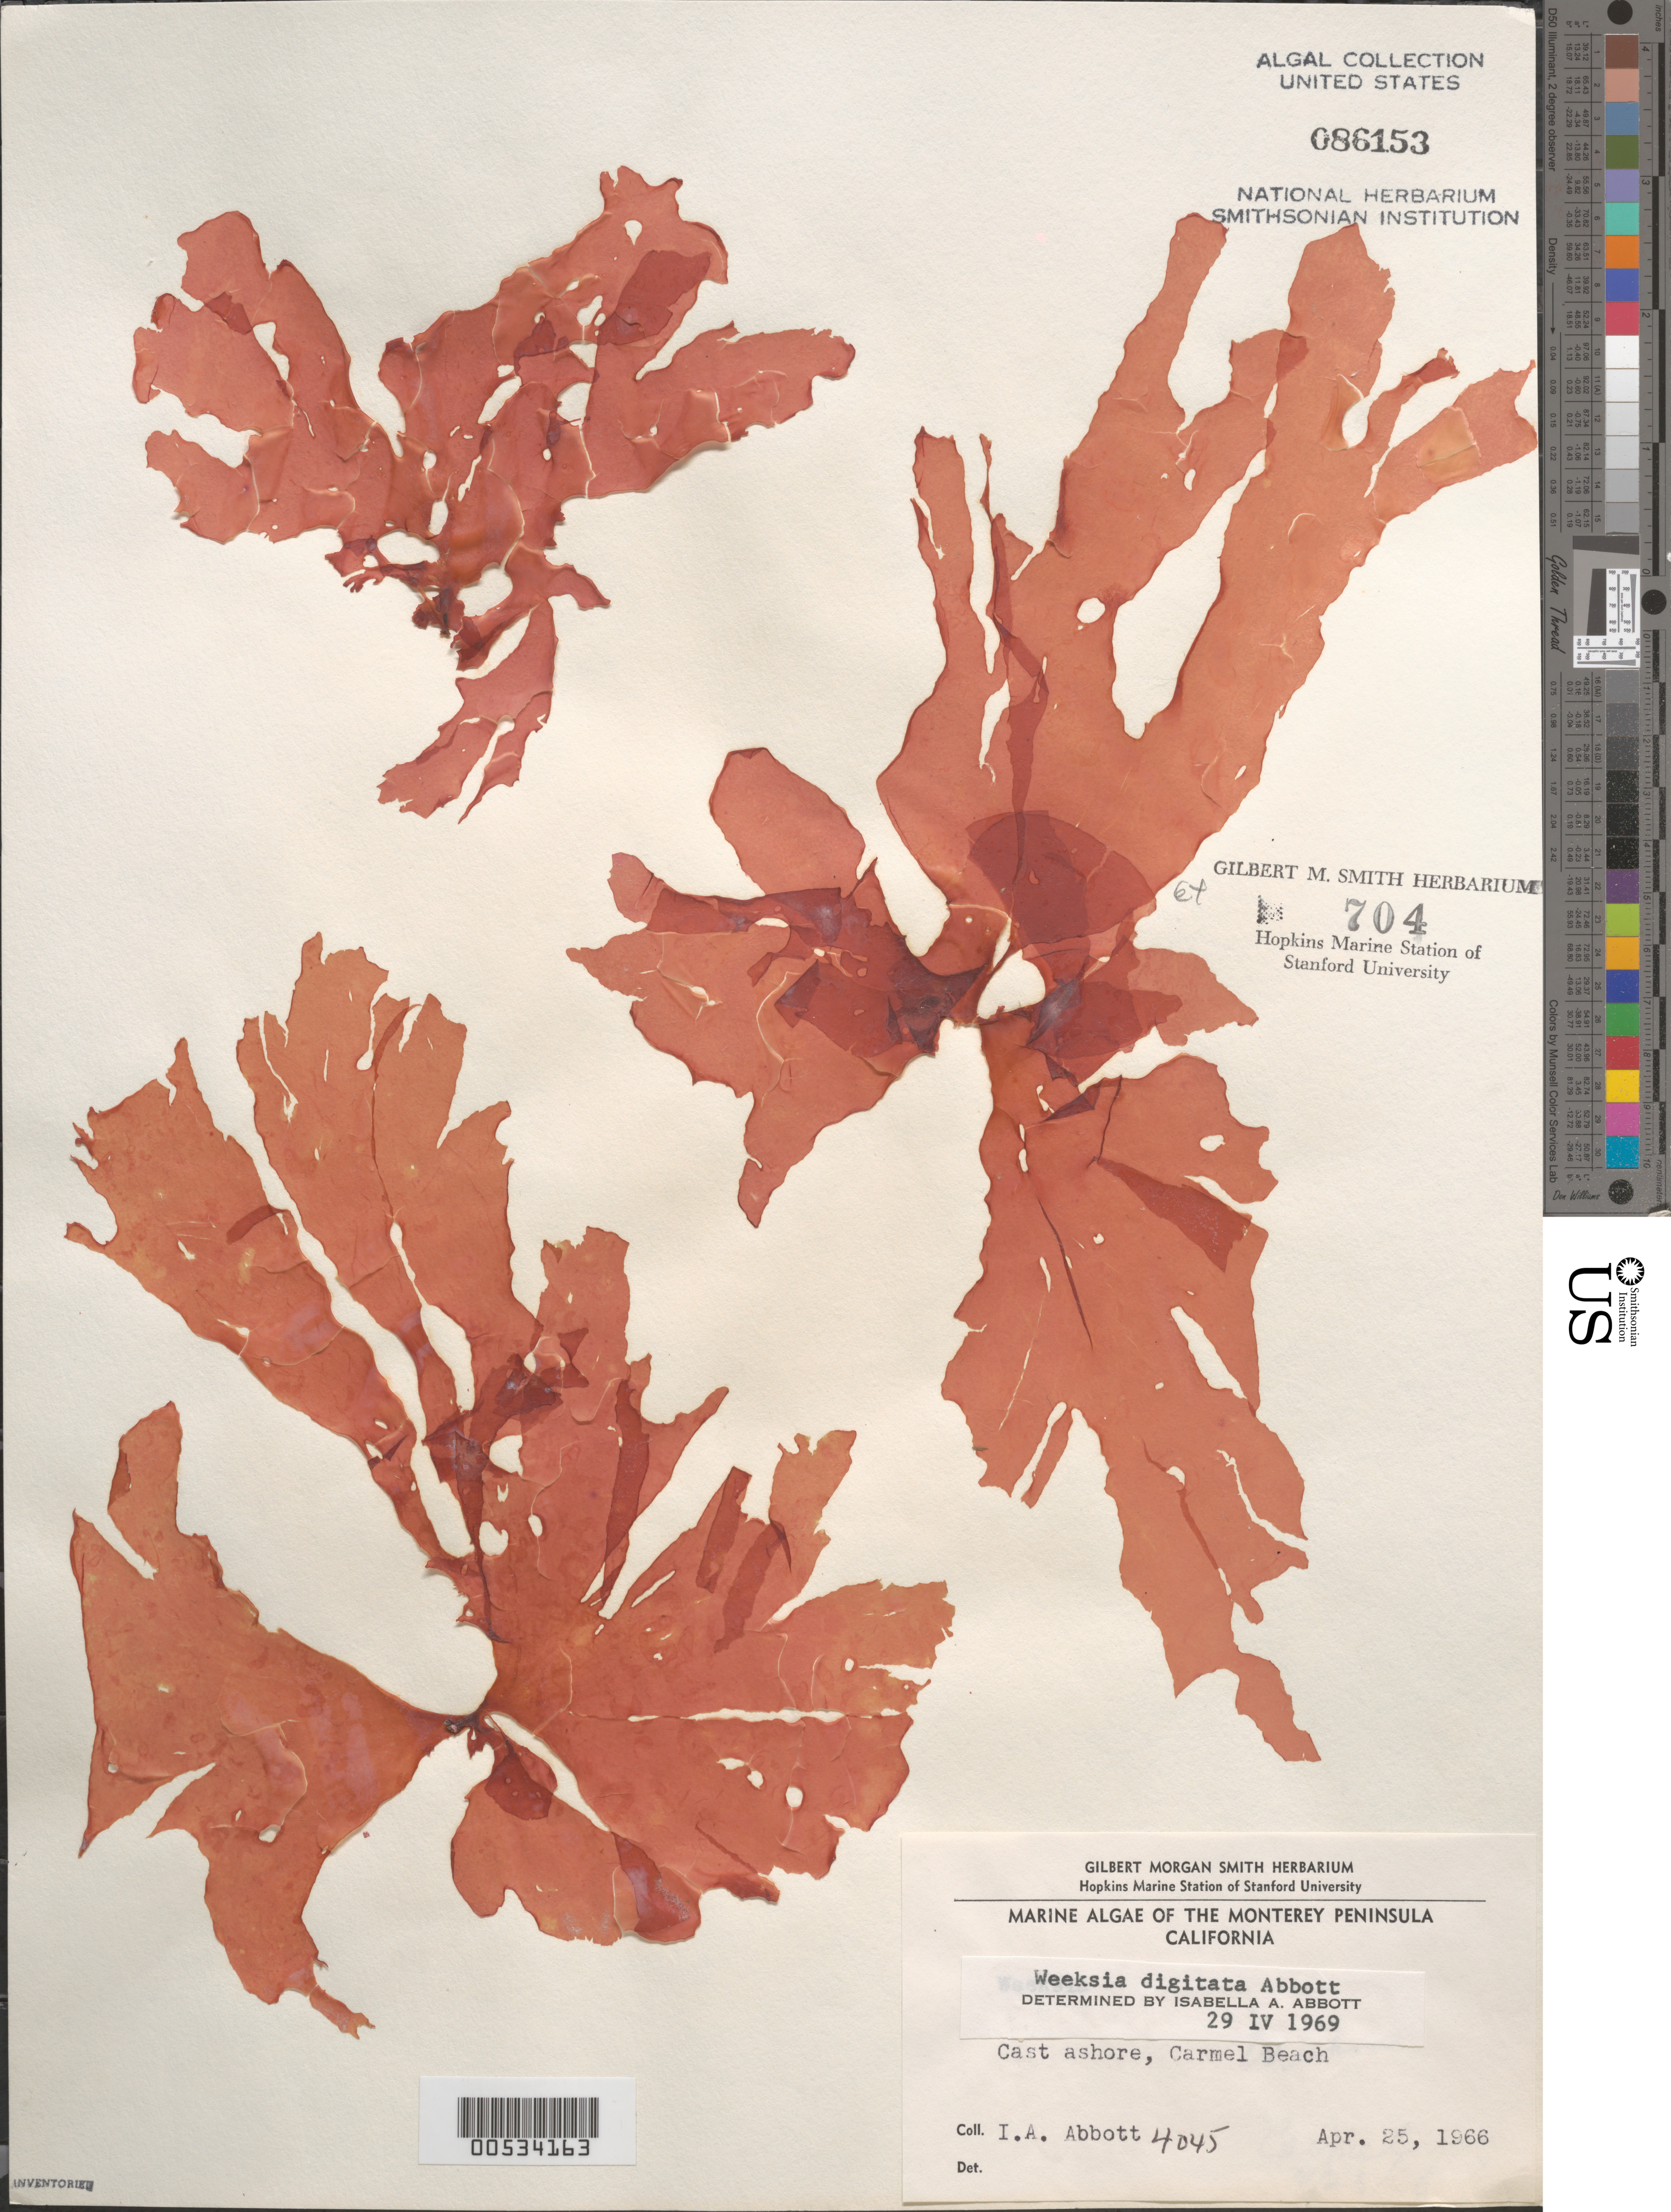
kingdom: Plantae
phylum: Rhodophyta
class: Florideophyceae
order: Gigartinales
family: Dumontiaceae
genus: Weeksia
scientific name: Weeksia digitata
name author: I.A. Abbott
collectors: I. A. Abbott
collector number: IAA 4045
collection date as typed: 25 Apr 1966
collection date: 1966-04-25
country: United States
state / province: California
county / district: Monterey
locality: Carmel Beach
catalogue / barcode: US 86153